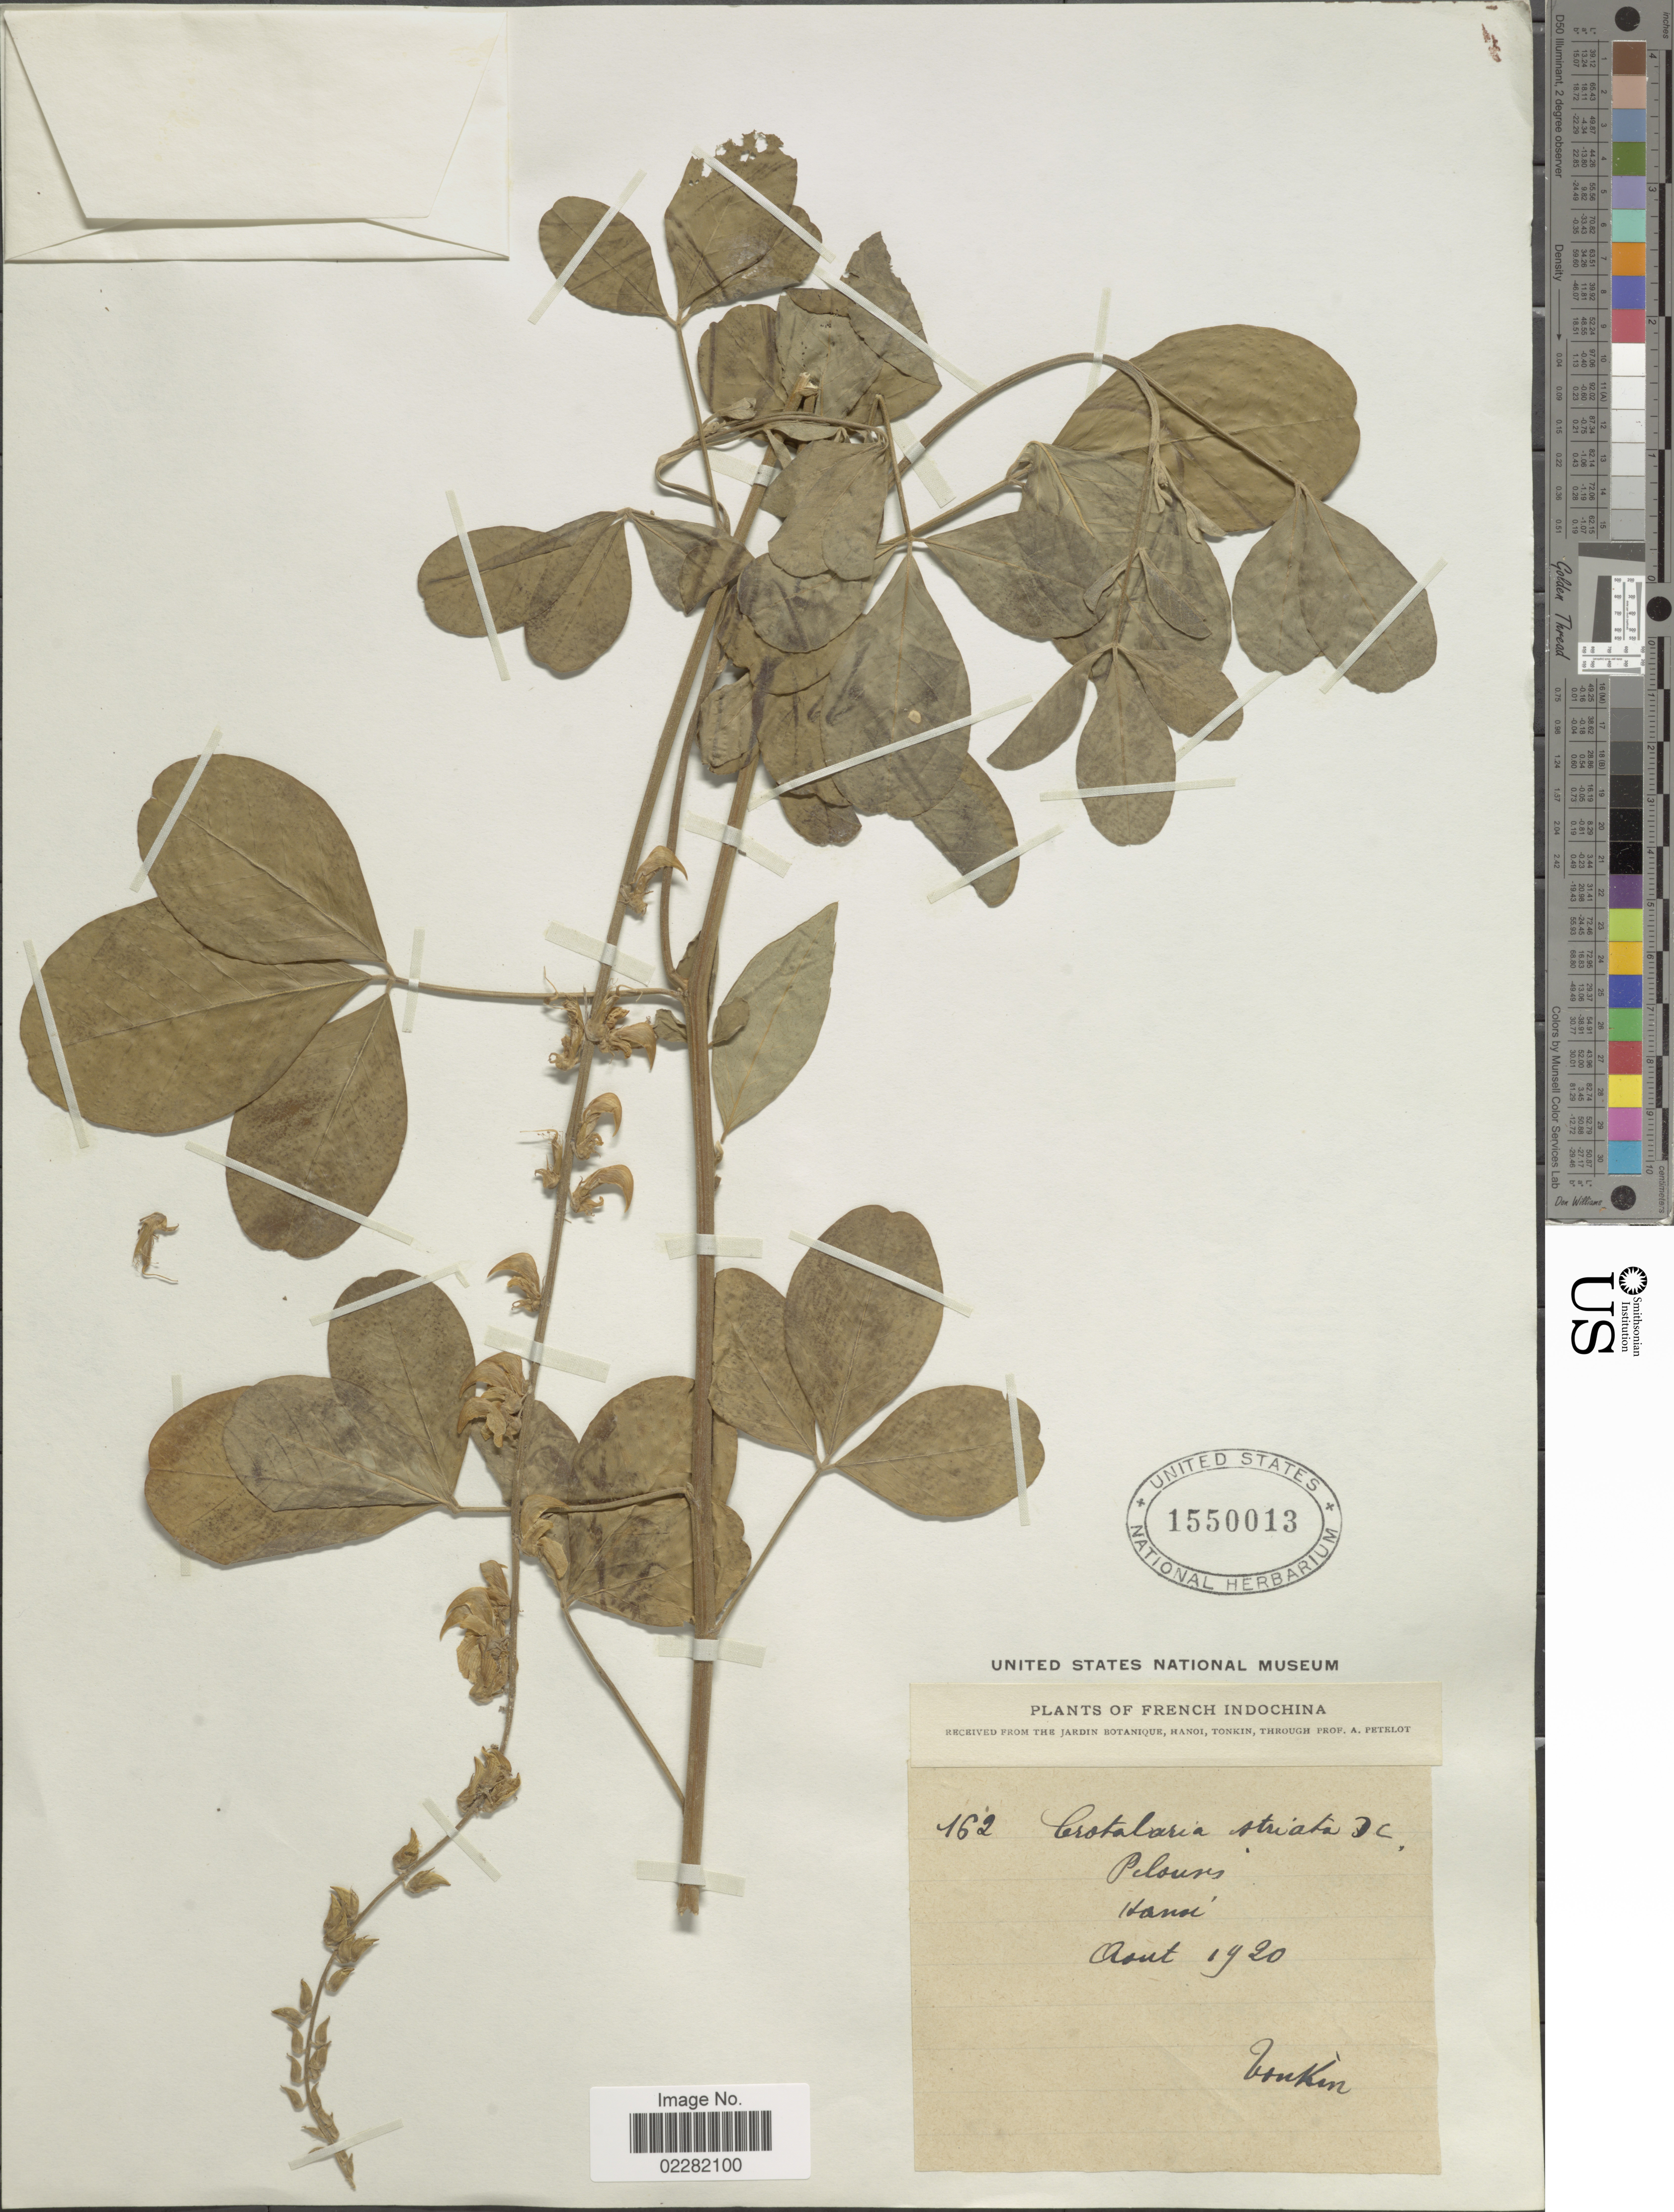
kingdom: Plantae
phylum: Tracheophyta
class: Magnoliopsida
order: Fabales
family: Fabaceae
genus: Crotalaria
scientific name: Crotalaria pallida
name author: Aiton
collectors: A. Petelot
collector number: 162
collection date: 1920-08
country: Vietnam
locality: French Indo China, Tonkin. Pelours Kana [interpreted]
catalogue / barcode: US 1550013